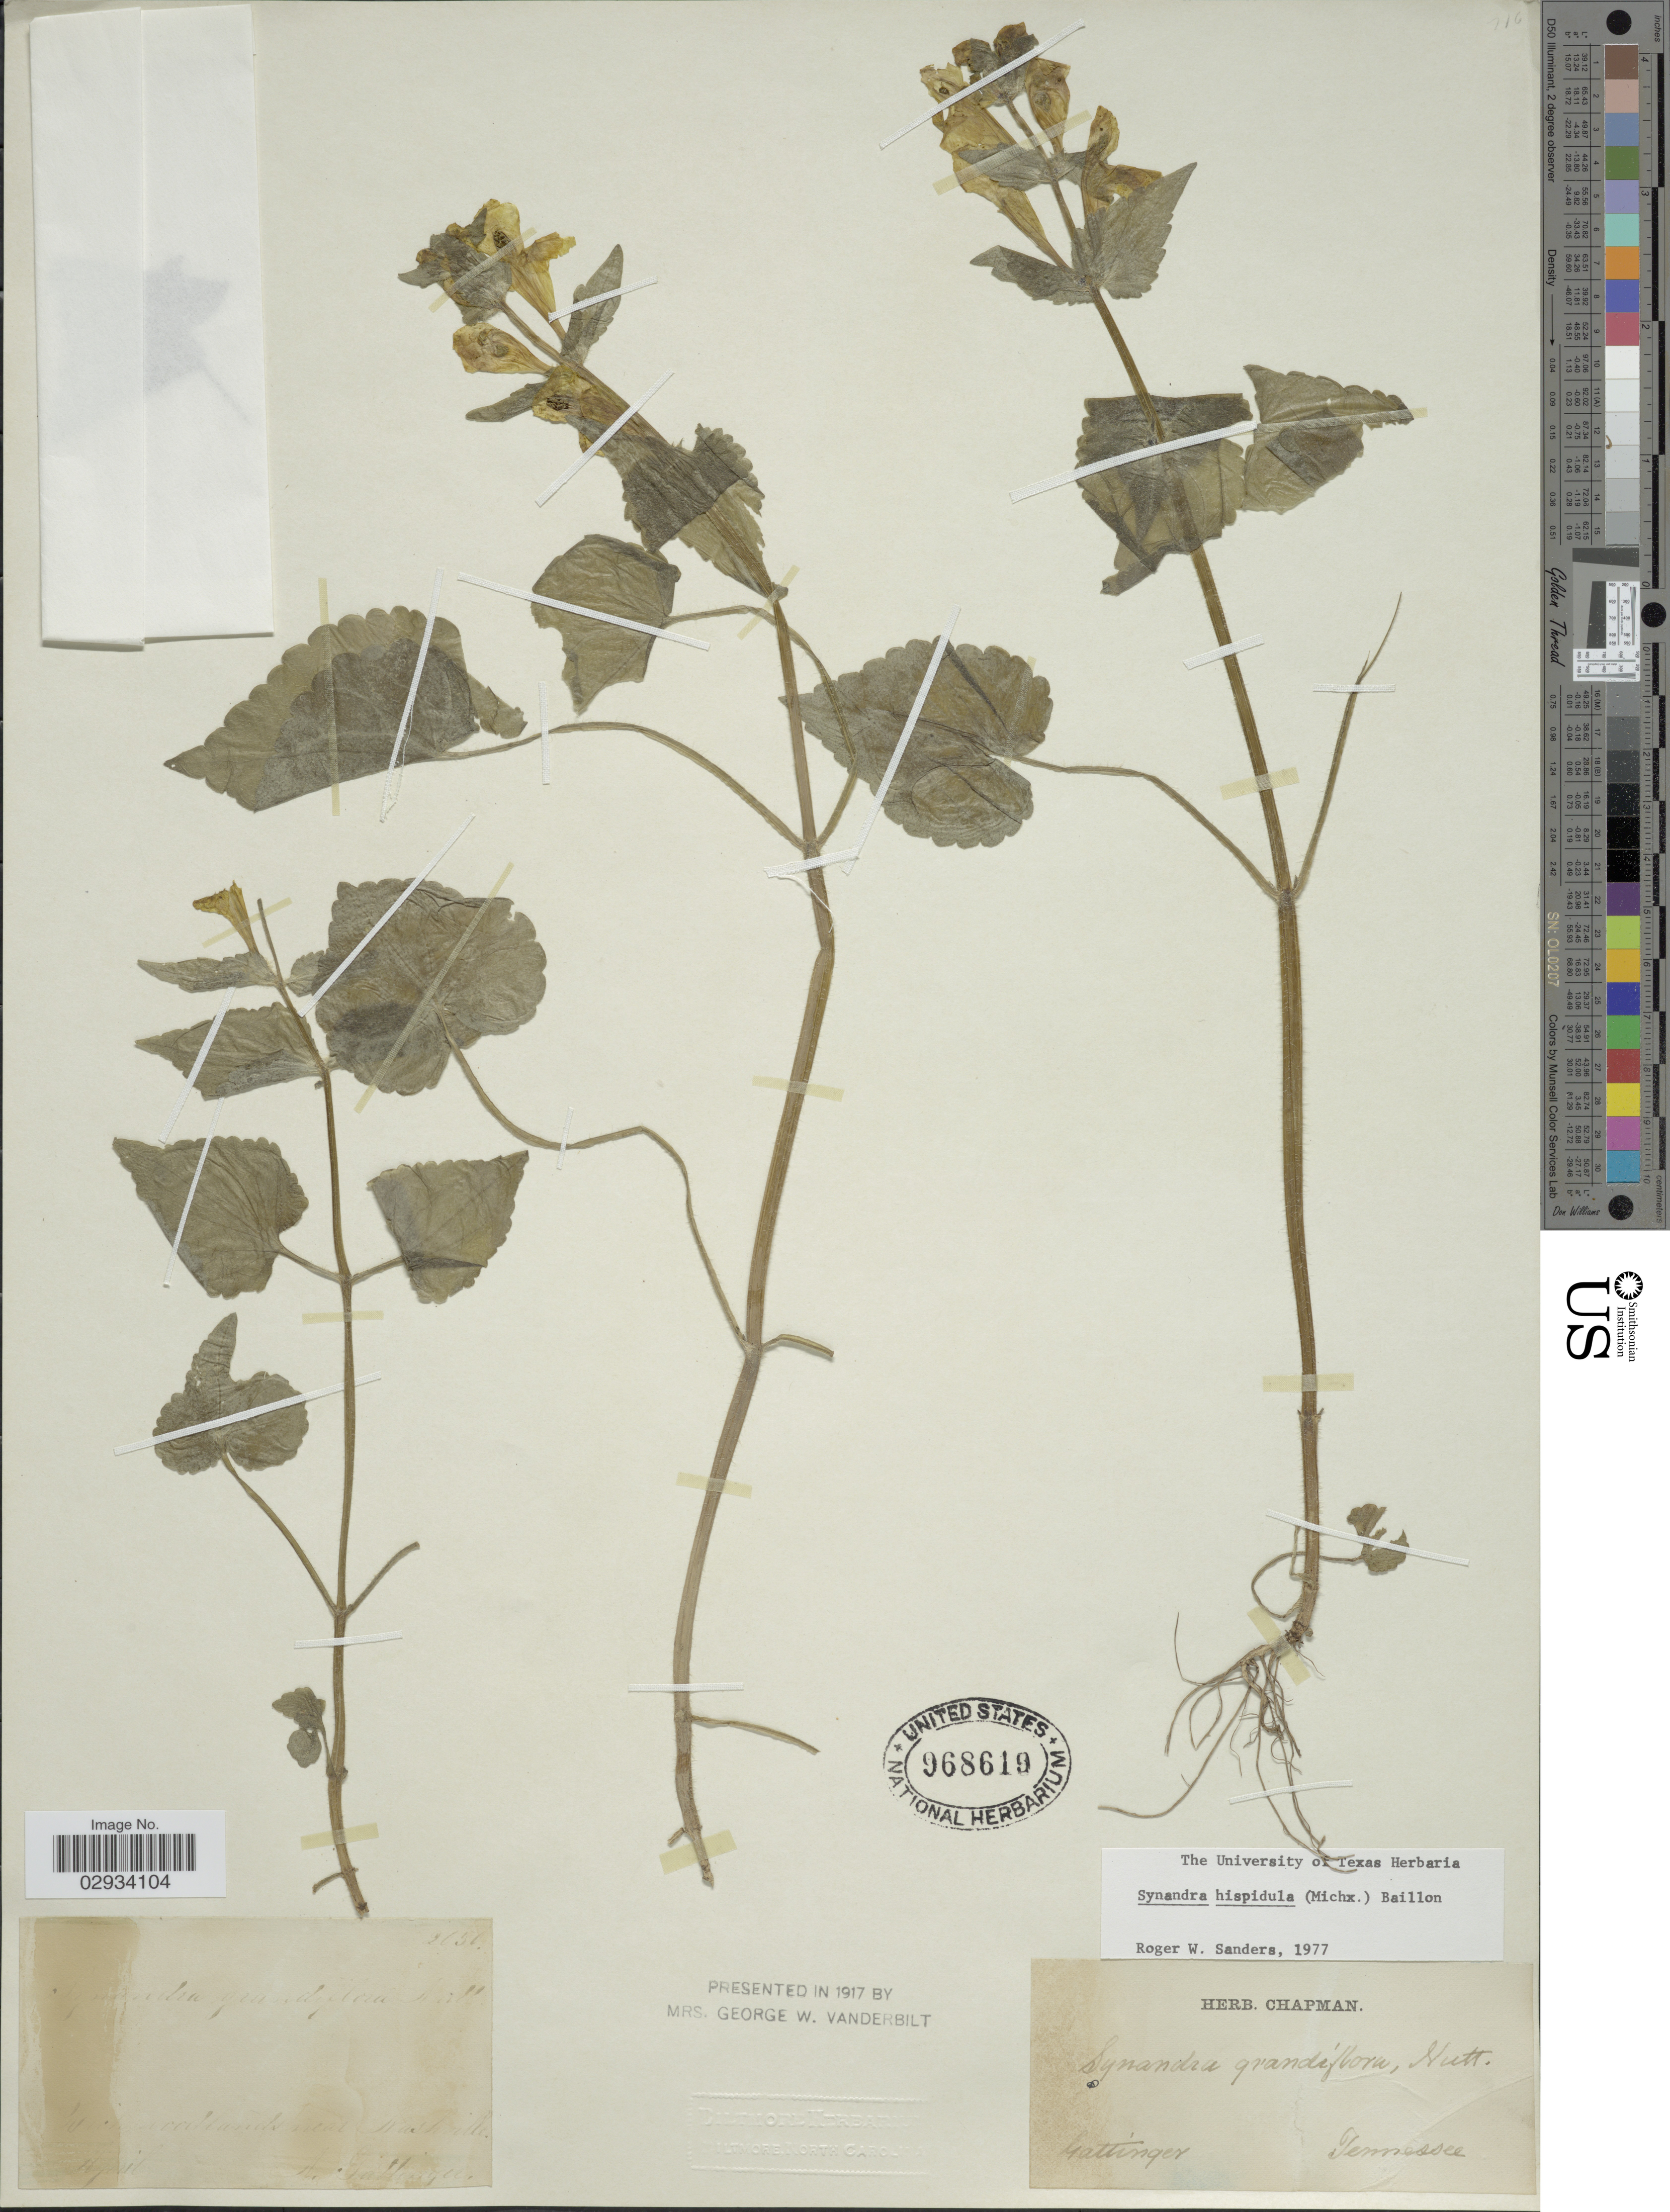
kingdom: Plantae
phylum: Tracheophyta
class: Magnoliopsida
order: Lamiales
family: Lamiaceae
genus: Synandra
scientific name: Synandra hispidula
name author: (Michx.) Baill.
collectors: A. Gattinger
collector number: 2050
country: United States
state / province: Tennessee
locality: Near Nashville.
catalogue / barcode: US 968619